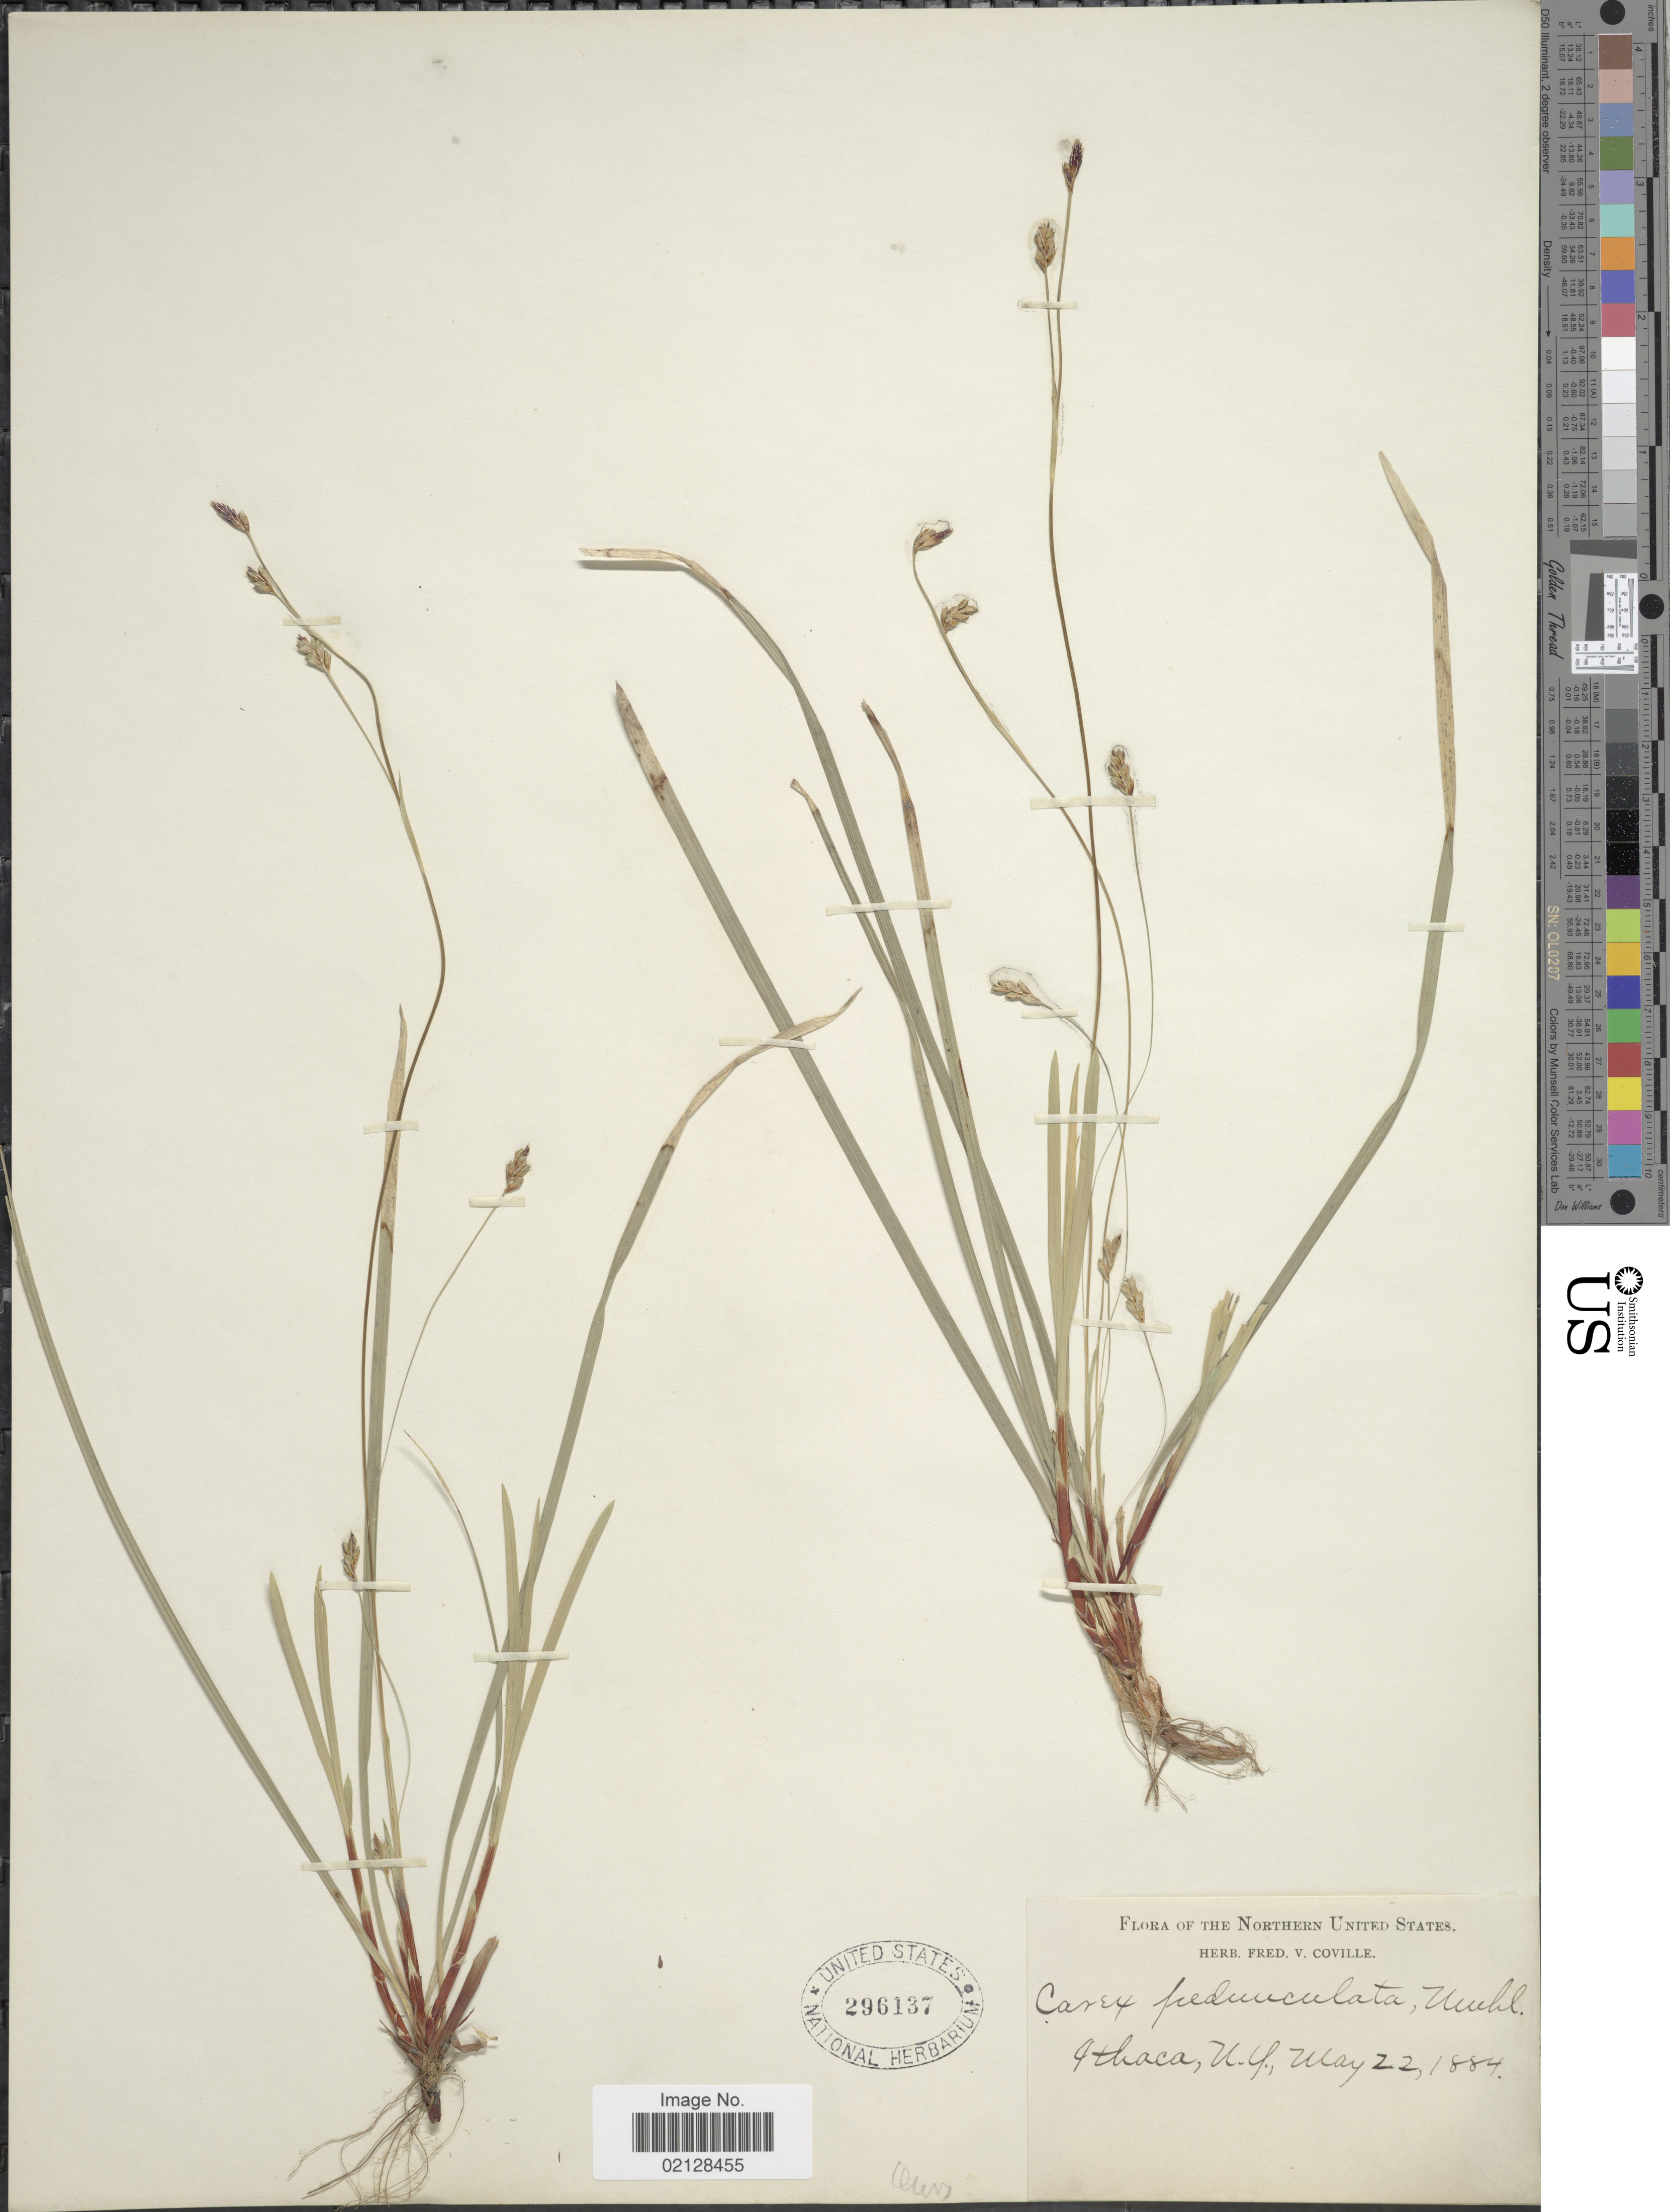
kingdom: Plantae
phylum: Tracheophyta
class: Liliopsida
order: Poales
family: Cyperaceae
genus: Carex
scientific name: Carex pedunculata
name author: Muhl. ex Willd.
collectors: ex herb. Fred. V. Coville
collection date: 1884-05-22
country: United States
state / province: New York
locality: Ithaca, N.Y.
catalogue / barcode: US 296137